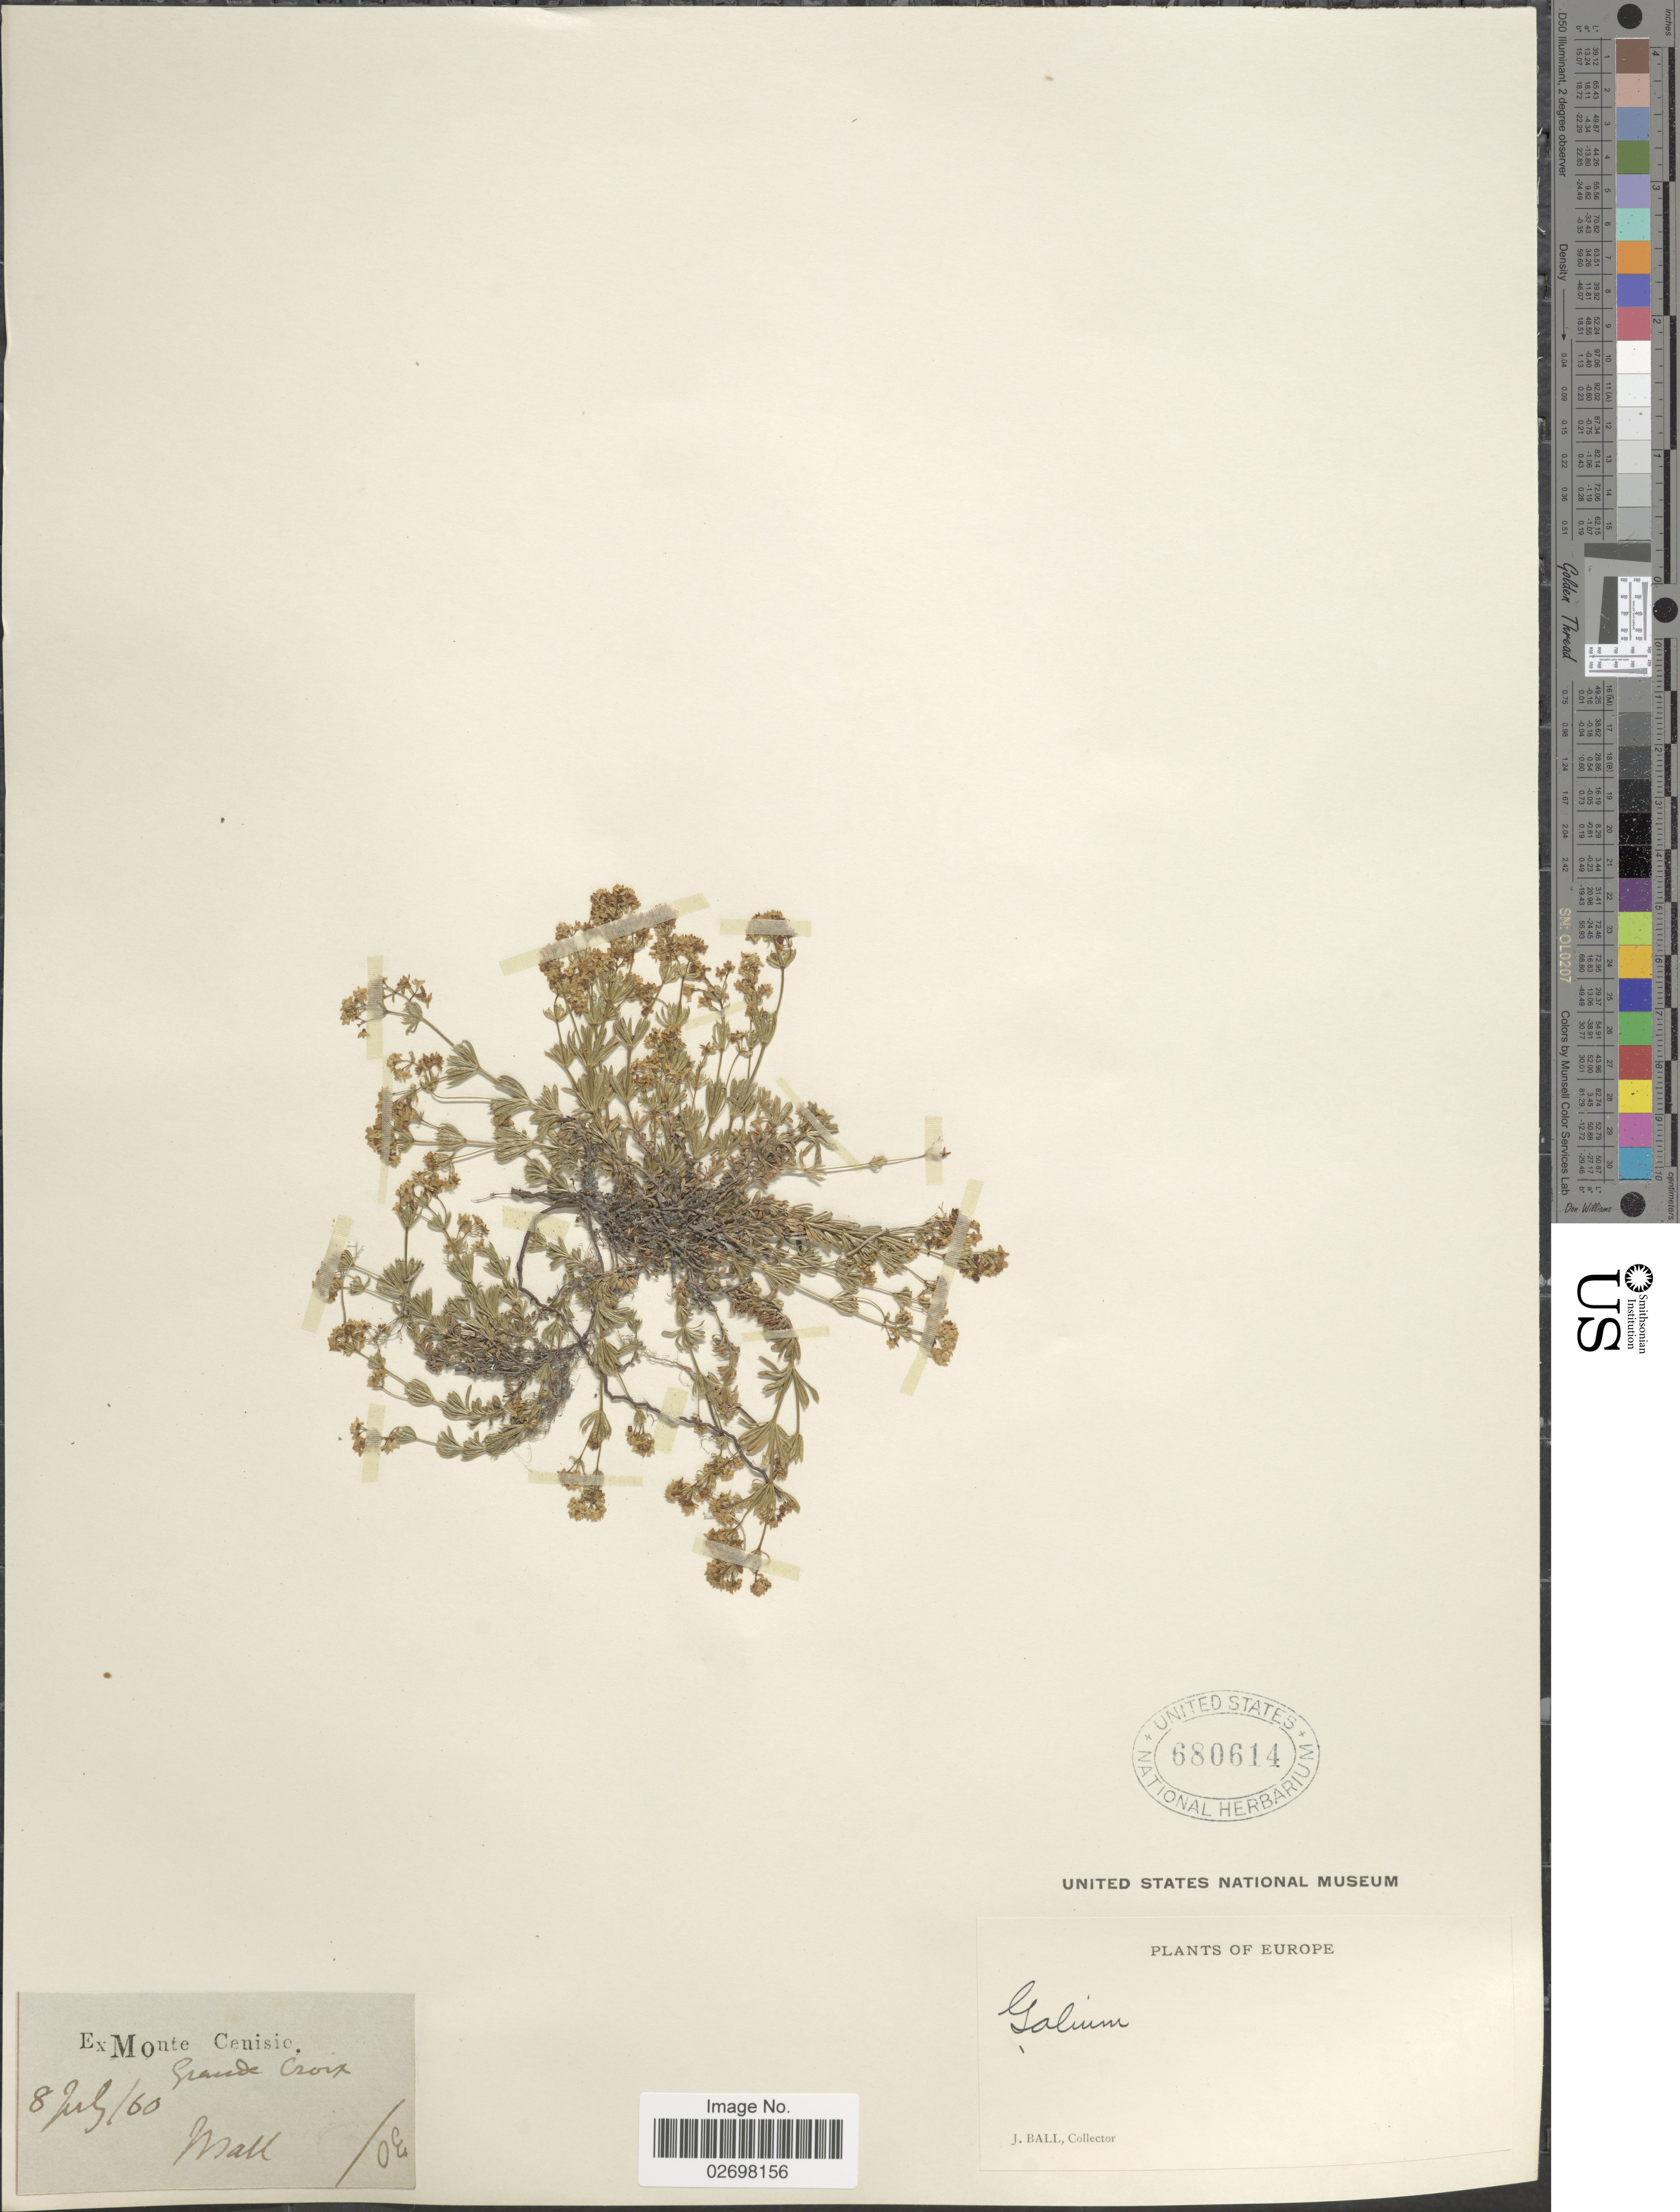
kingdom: Plantae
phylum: Tracheophyta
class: Magnoliopsida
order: Gentianales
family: Rubiaceae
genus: Galium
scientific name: Galium sp.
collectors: J. Ball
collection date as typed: Transcribed d/m/y: 8/7/60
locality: Monte Cenisio, Grande Croix, Europe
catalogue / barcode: US 680614